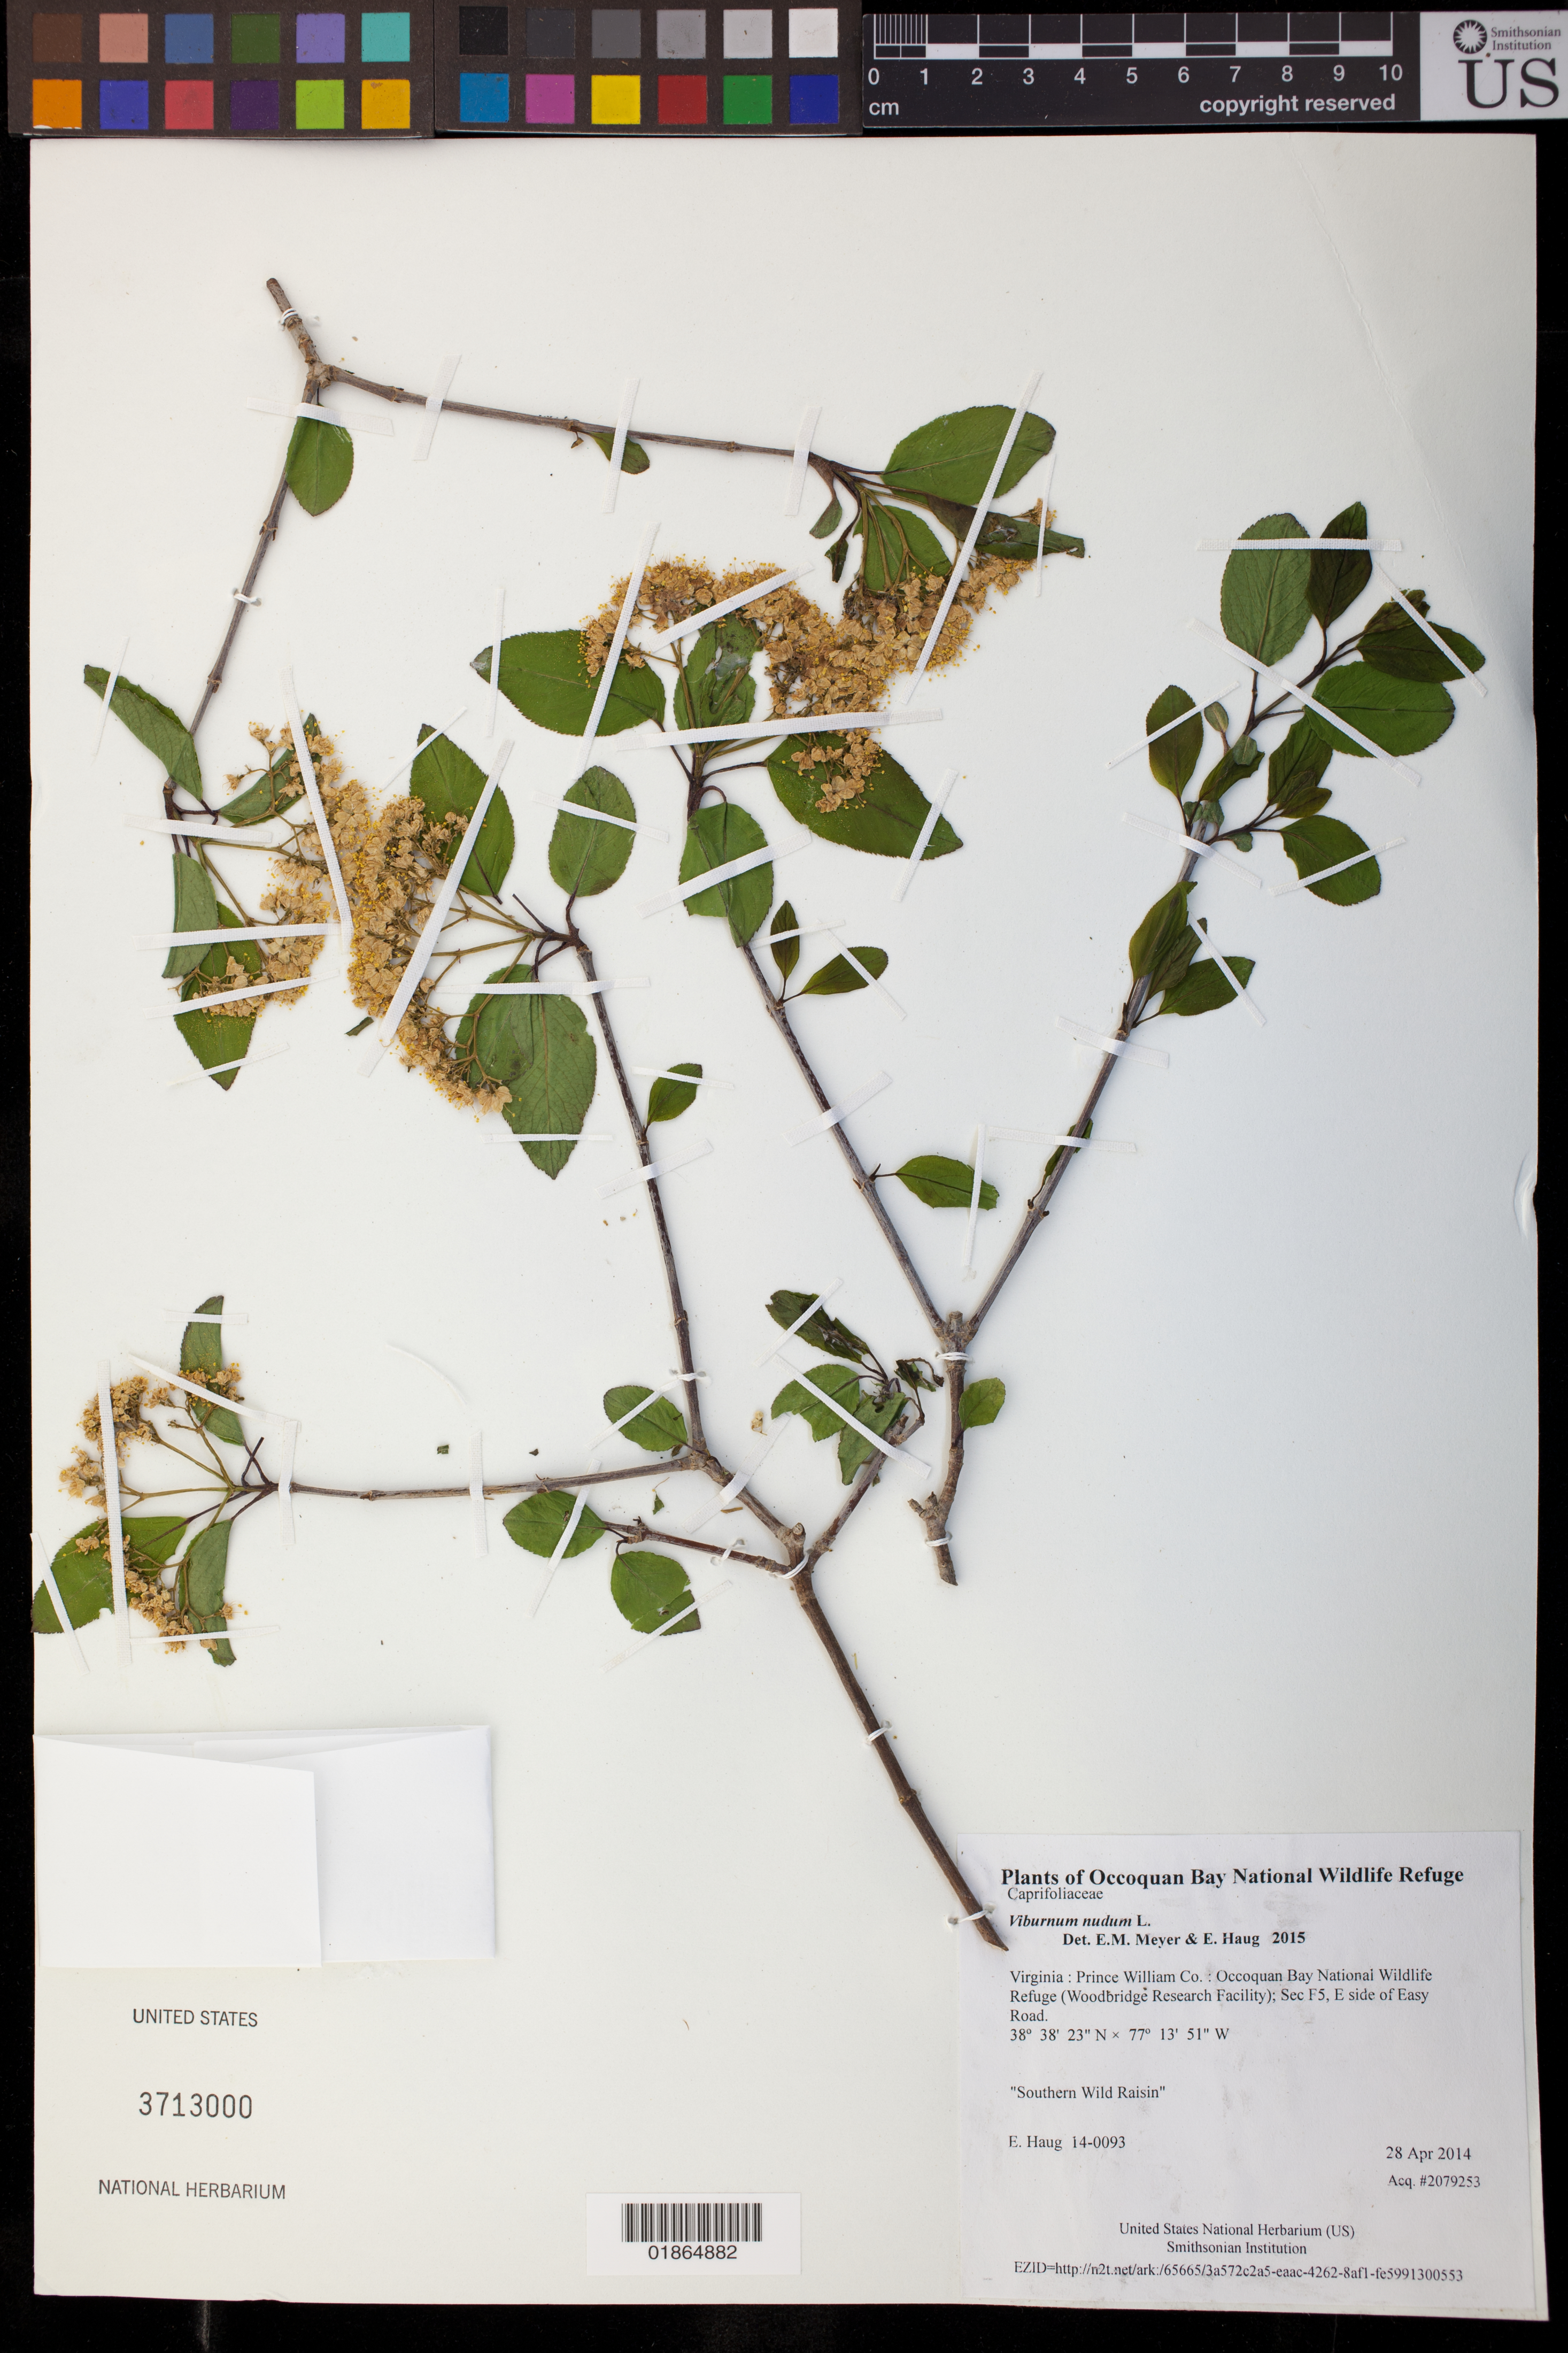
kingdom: Plantae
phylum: Tracheophyta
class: Magnoliopsida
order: Dipsacales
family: Viburnaceae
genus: Viburnum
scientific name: Viburnum nudum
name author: L.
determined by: Meyer, E. M.; Haug, E.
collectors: E. Haug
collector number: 14-0093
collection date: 2014-04-28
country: United States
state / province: Virginia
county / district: Prince William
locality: Occoquan Bay National Wildlife Refuge (Woodbridge Research Facility); Sec F5, E side of Easy Road.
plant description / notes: Southern Wild Raisin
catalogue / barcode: US 3713000